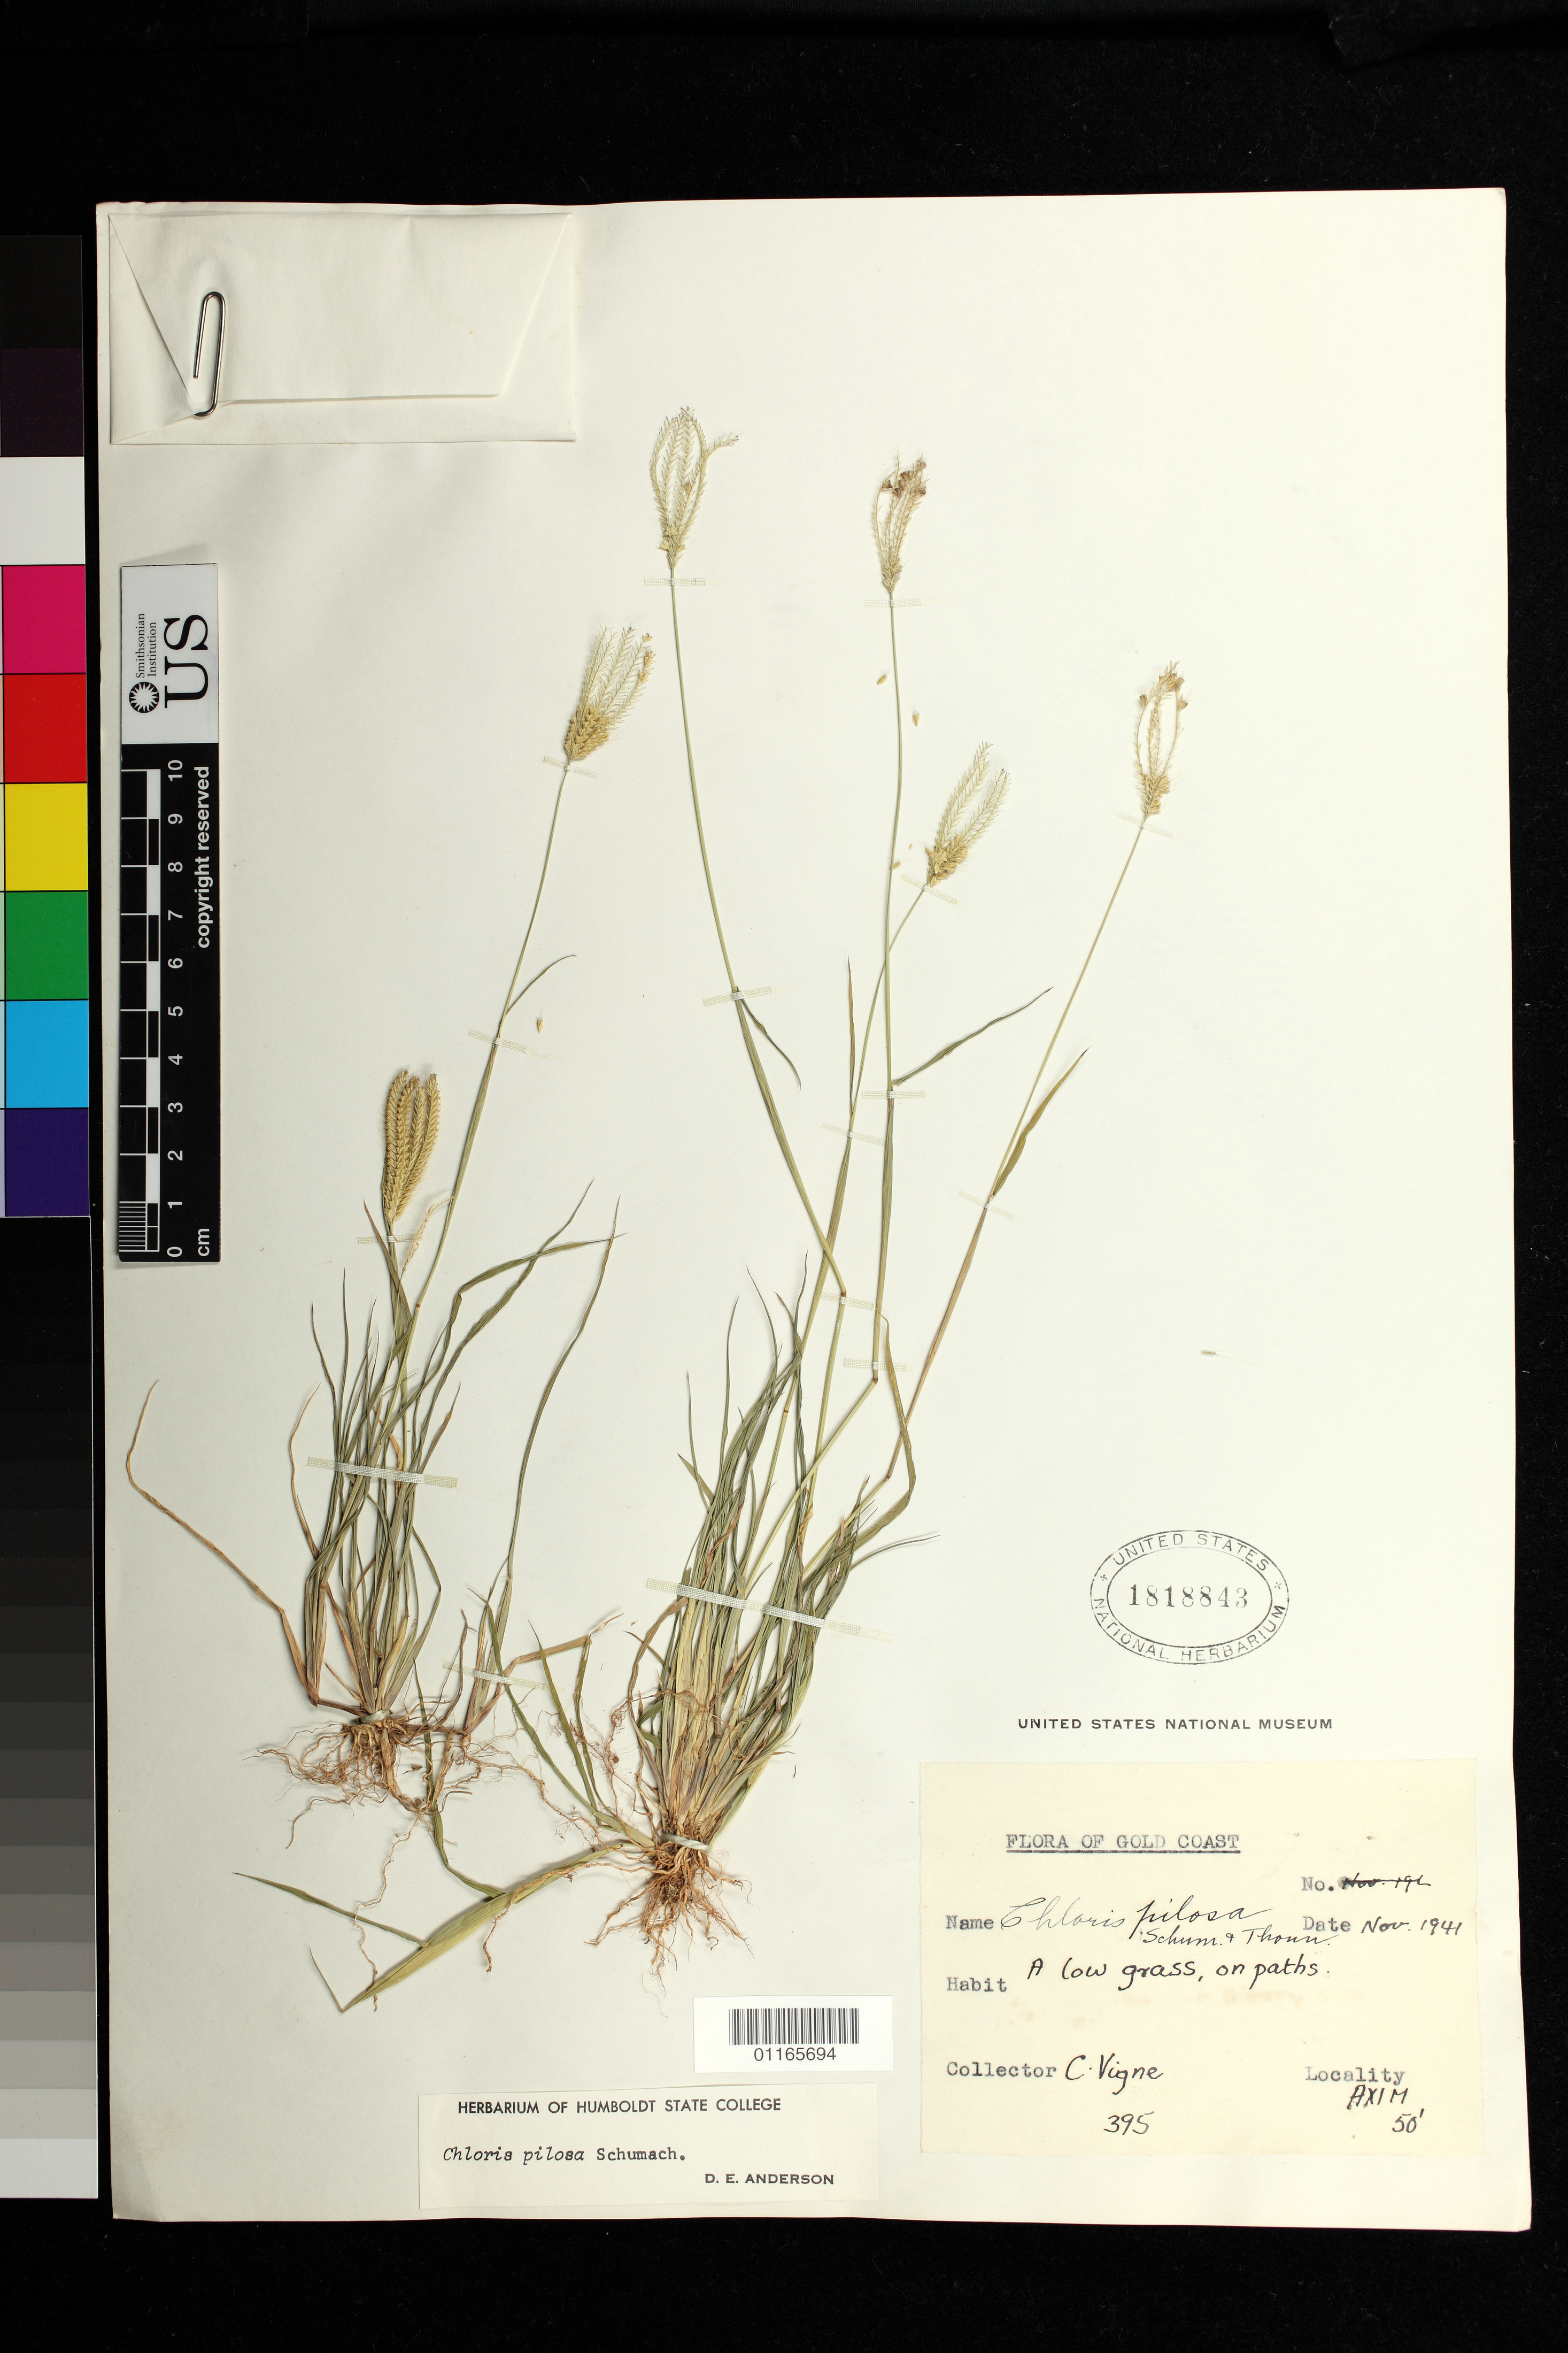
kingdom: Plantae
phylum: Tracheophyta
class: Liliopsida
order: Poales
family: Poaceae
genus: Chloris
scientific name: Chloris pilosa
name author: Schumach.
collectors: C. Vigne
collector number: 395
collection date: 1941-11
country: Ghana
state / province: Western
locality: Axim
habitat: A low grass, on paths.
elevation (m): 15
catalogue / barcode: US 1818843